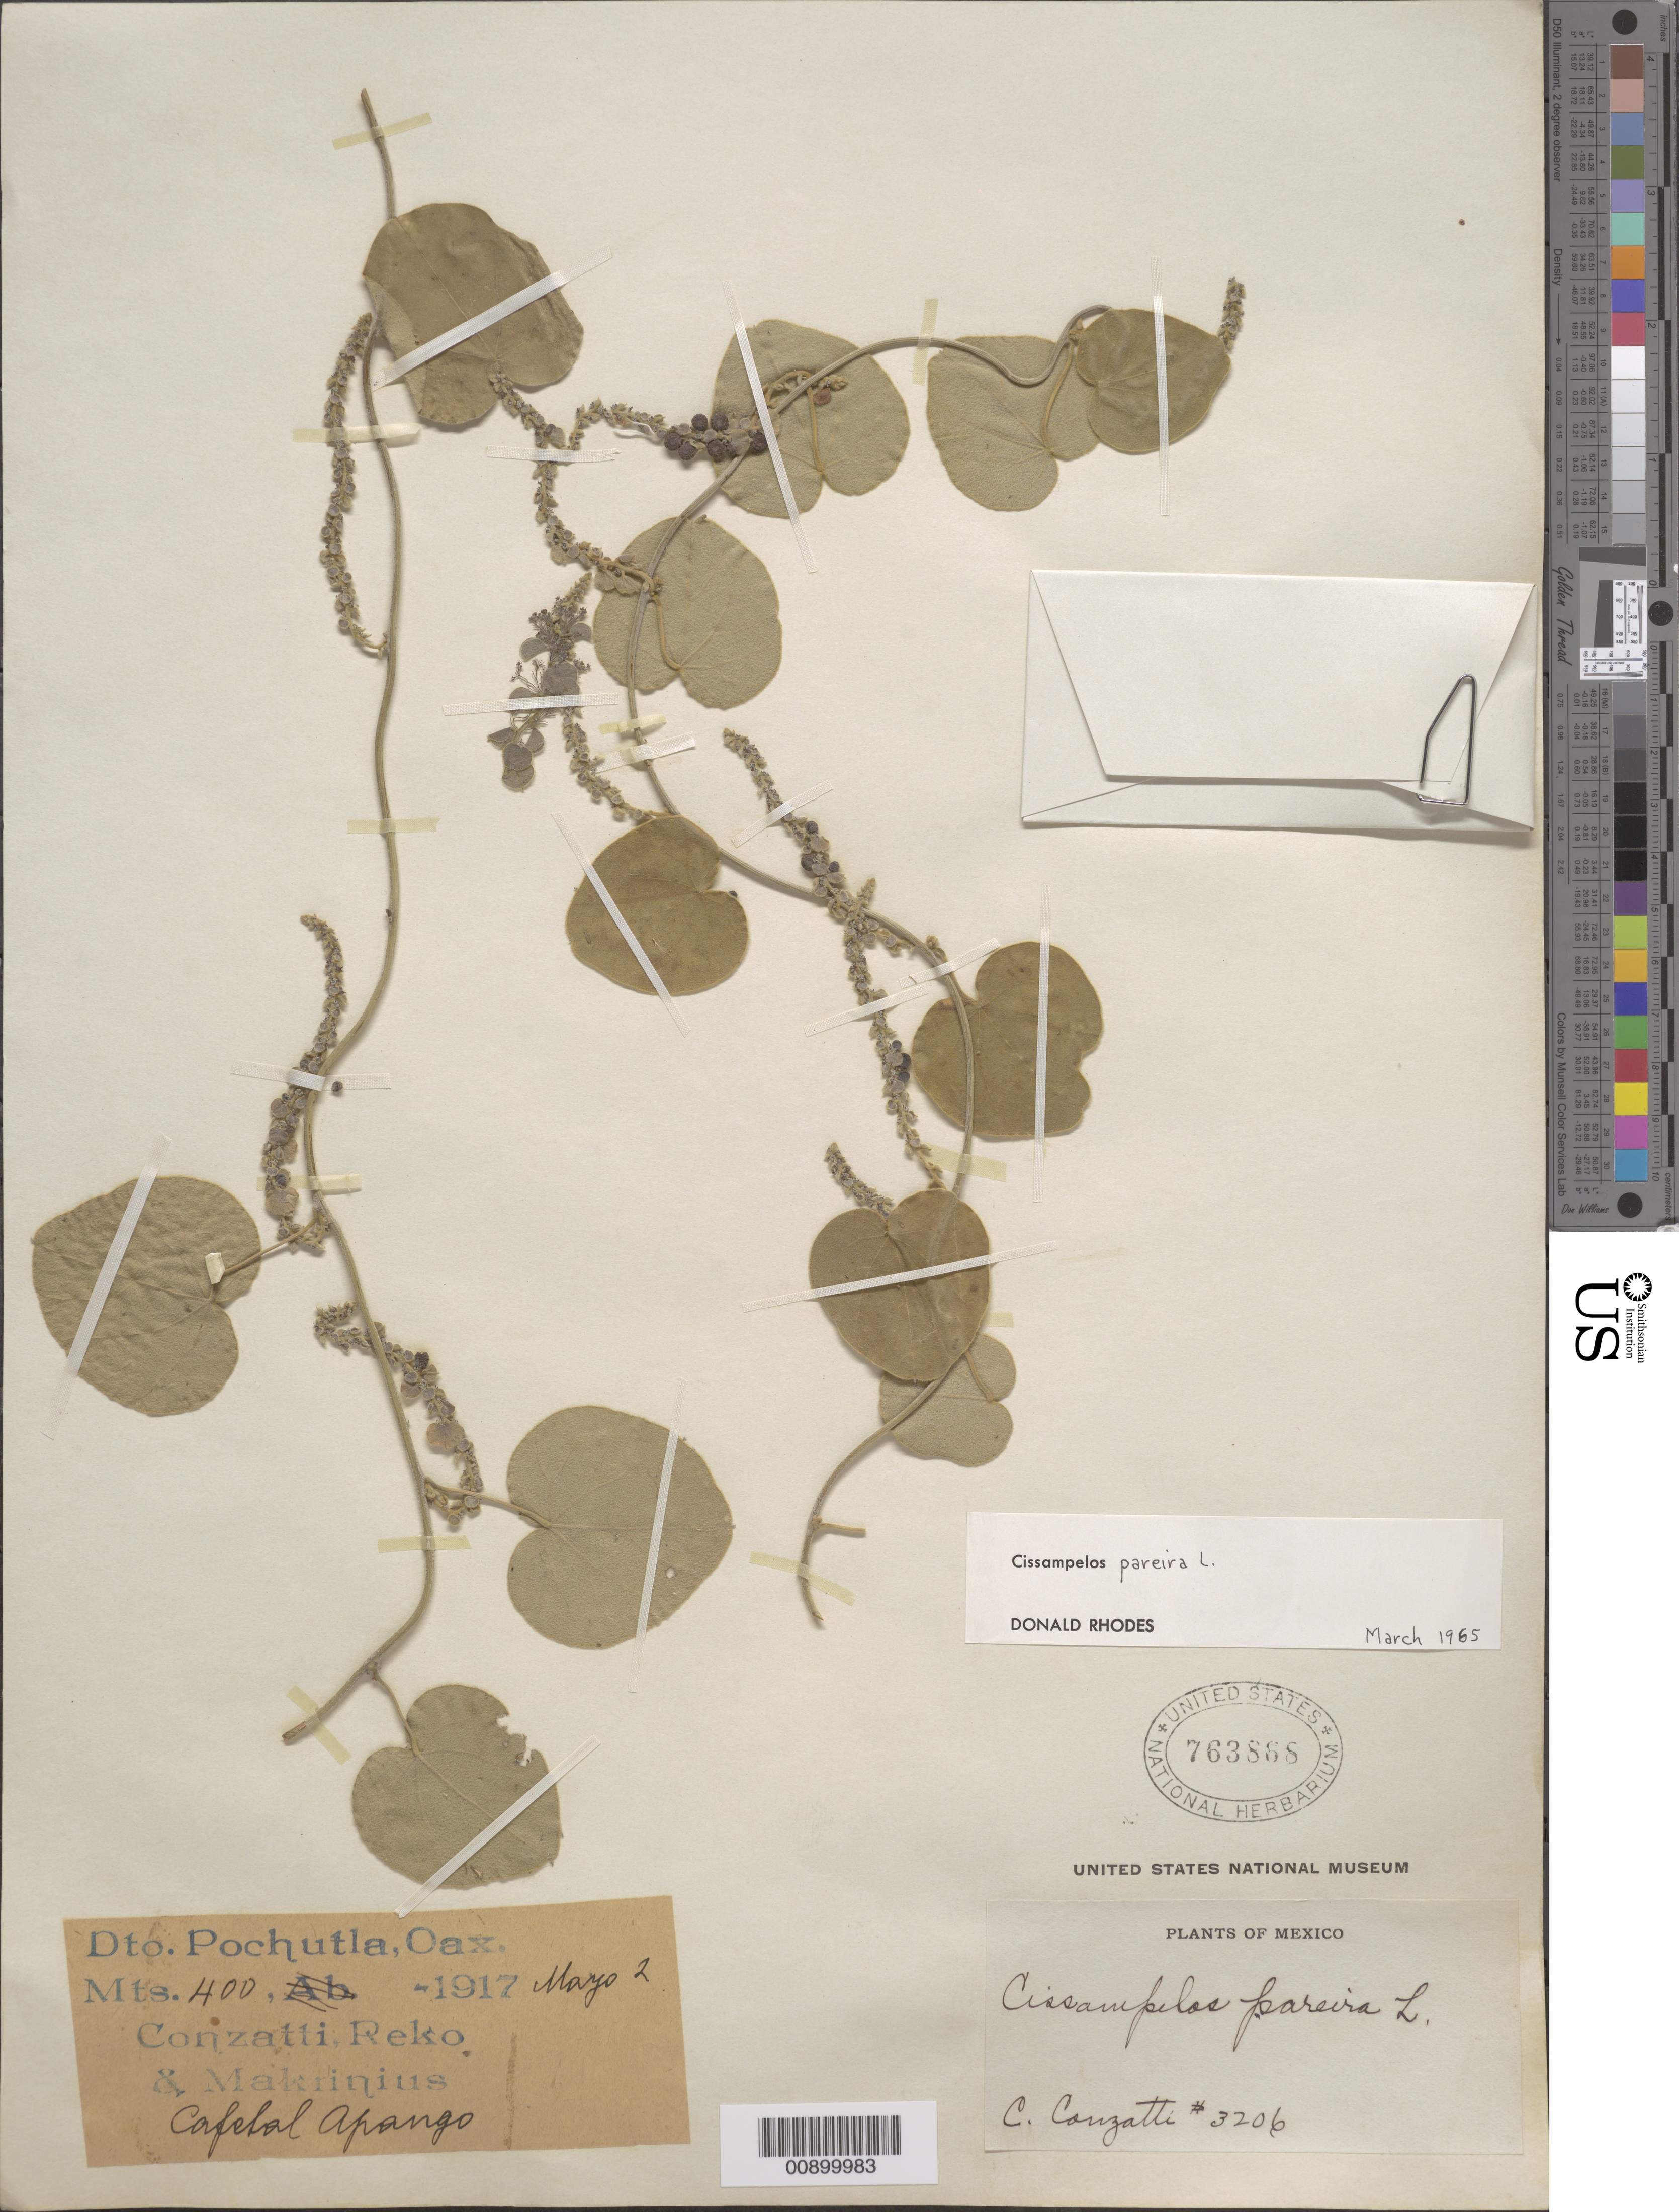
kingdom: Plantae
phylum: Tracheophyta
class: Magnoliopsida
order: Ranunculales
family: Menispermaceae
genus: Cissampelos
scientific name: Cissampelos pareira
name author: L.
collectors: C. Conzatti, B. P. Reko & -. Makrinius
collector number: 3206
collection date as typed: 02 May 1917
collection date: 1917-05-02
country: Mexico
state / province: Oaxaca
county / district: Pochutla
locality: Dto. Pochutla, Oaxaca. Cafetal Apango.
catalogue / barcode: US 763868